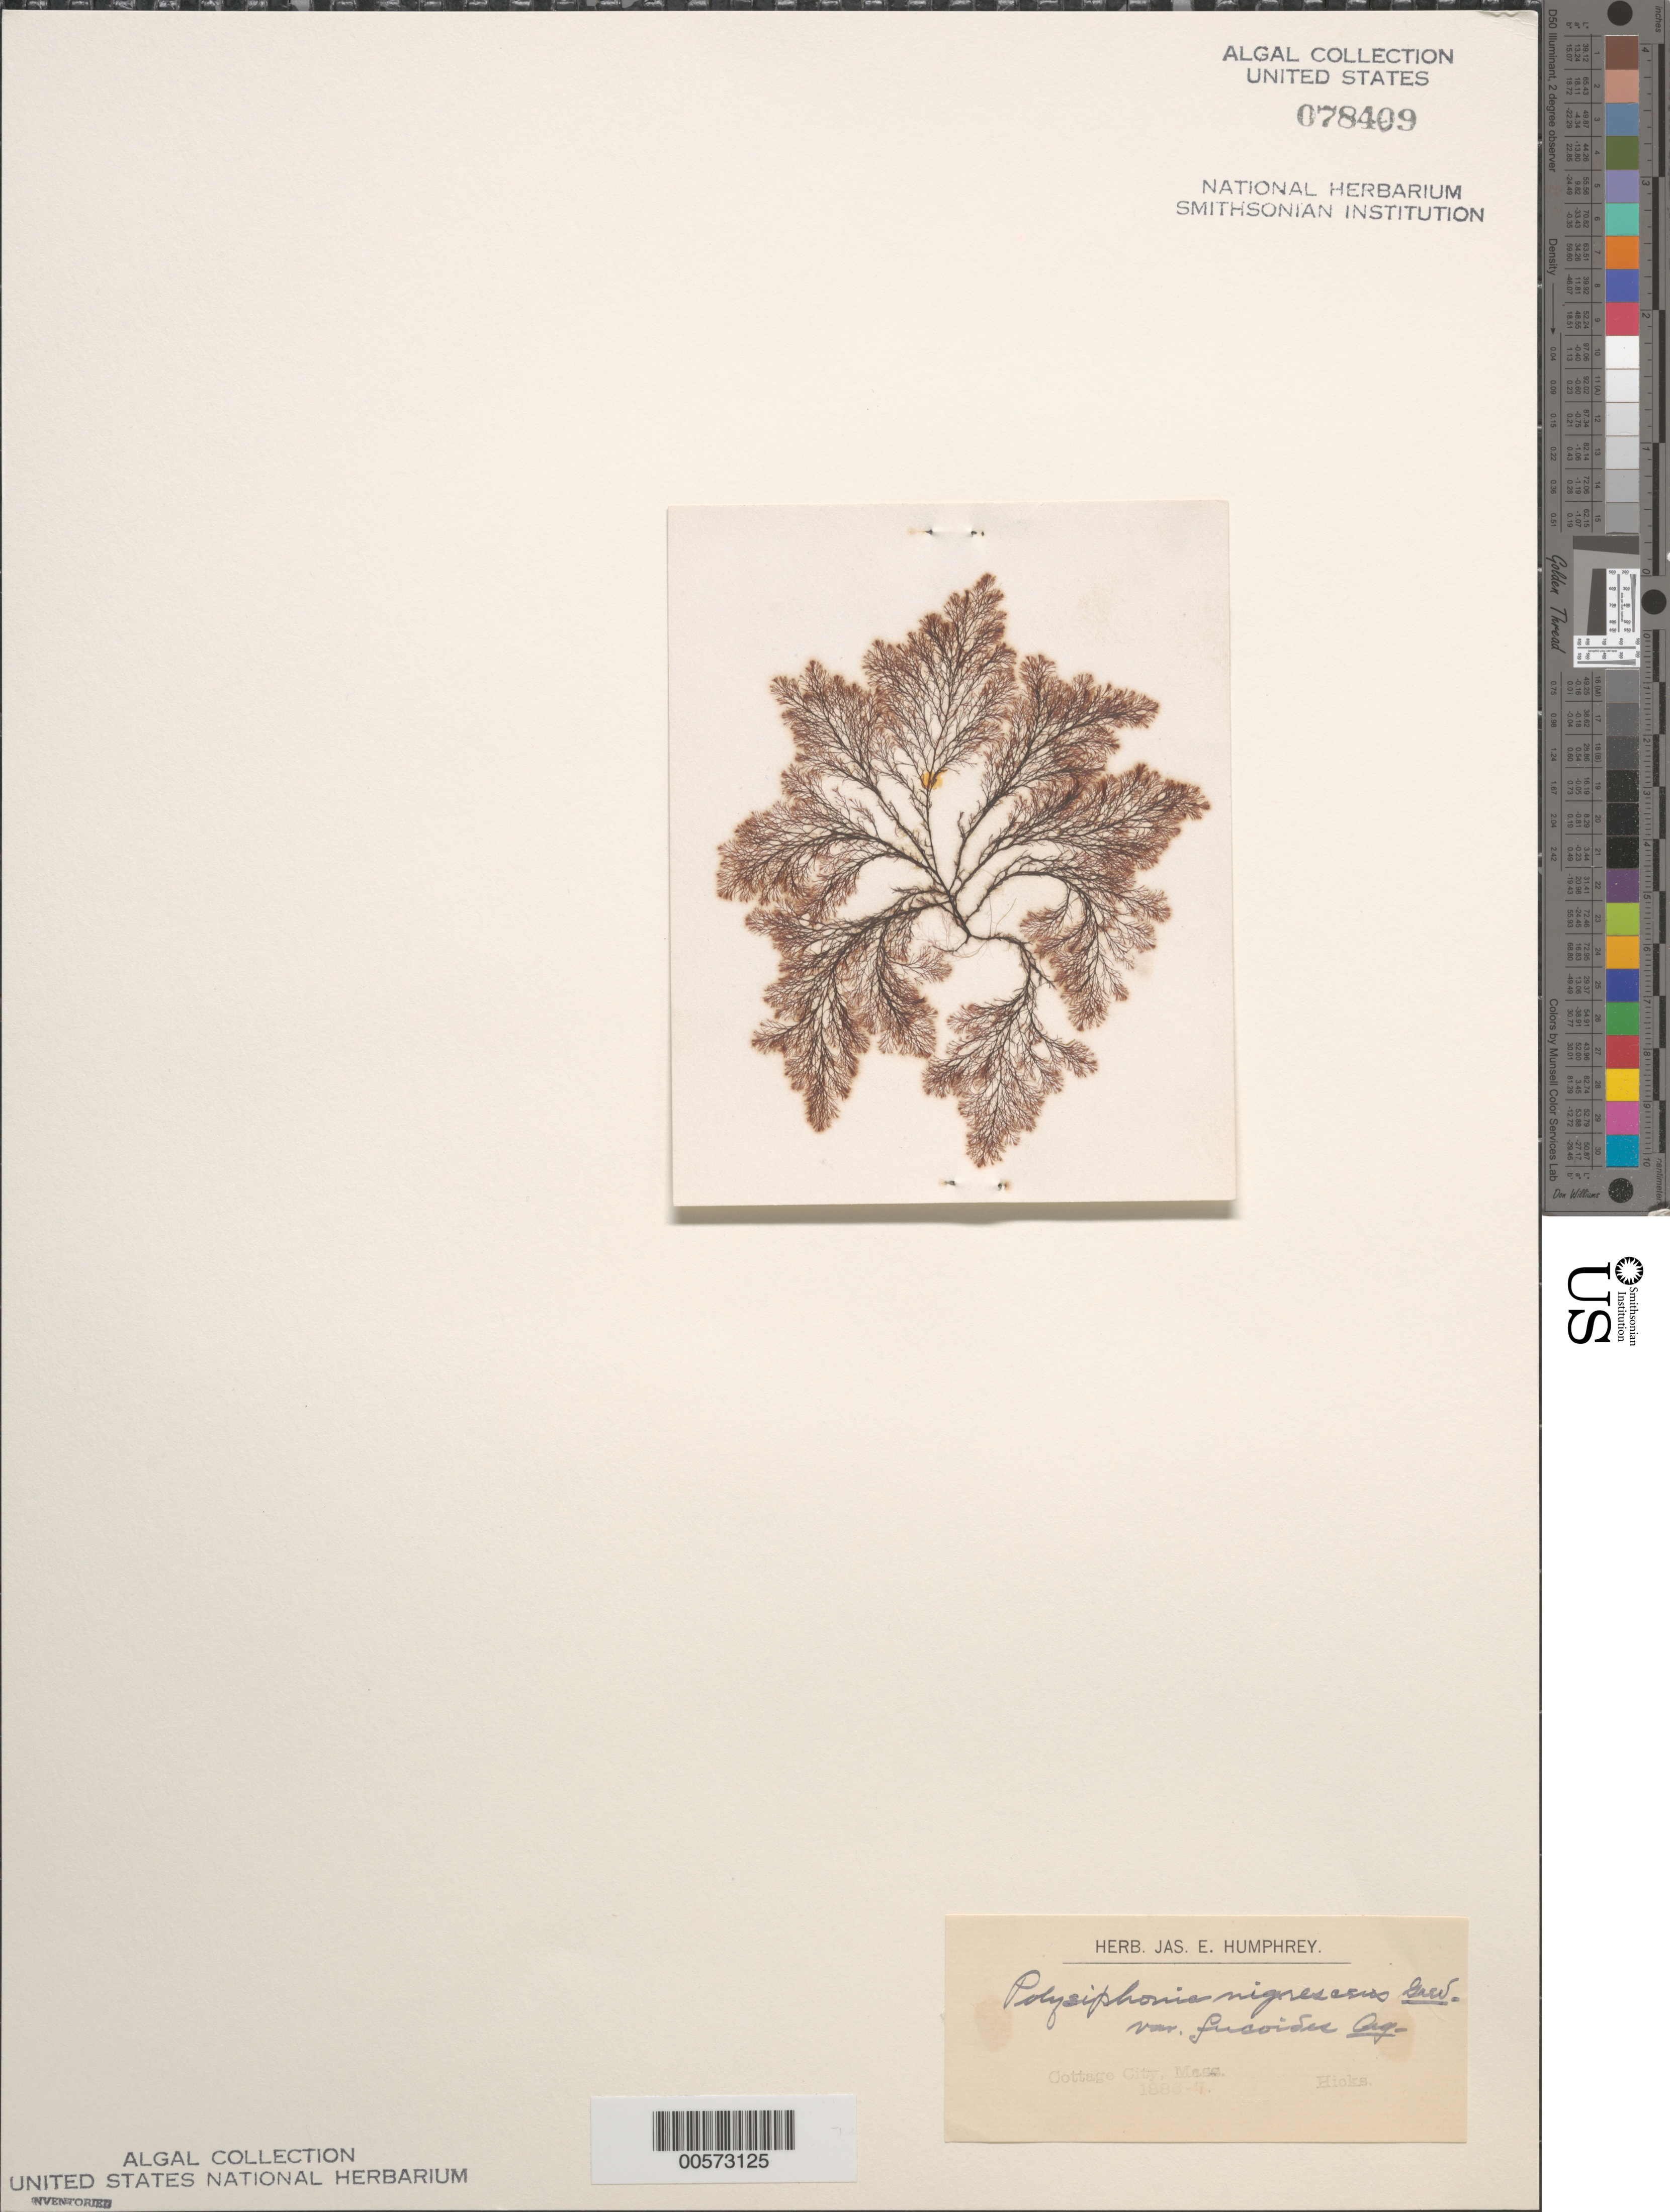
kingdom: Plantae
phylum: Rhodophyta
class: Florideophyceae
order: Ceramiales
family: Rhodomelaceae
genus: Vertebrata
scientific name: Vertebrata fucoides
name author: (Hudson) Kuntze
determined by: Algae name updating Project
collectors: -. Hicks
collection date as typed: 1886 or -- --- 1887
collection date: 1886 or 1887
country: United States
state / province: Massachusetts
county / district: Dukes County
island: Martha's Vineyard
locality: Cottage City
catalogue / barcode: US 78409